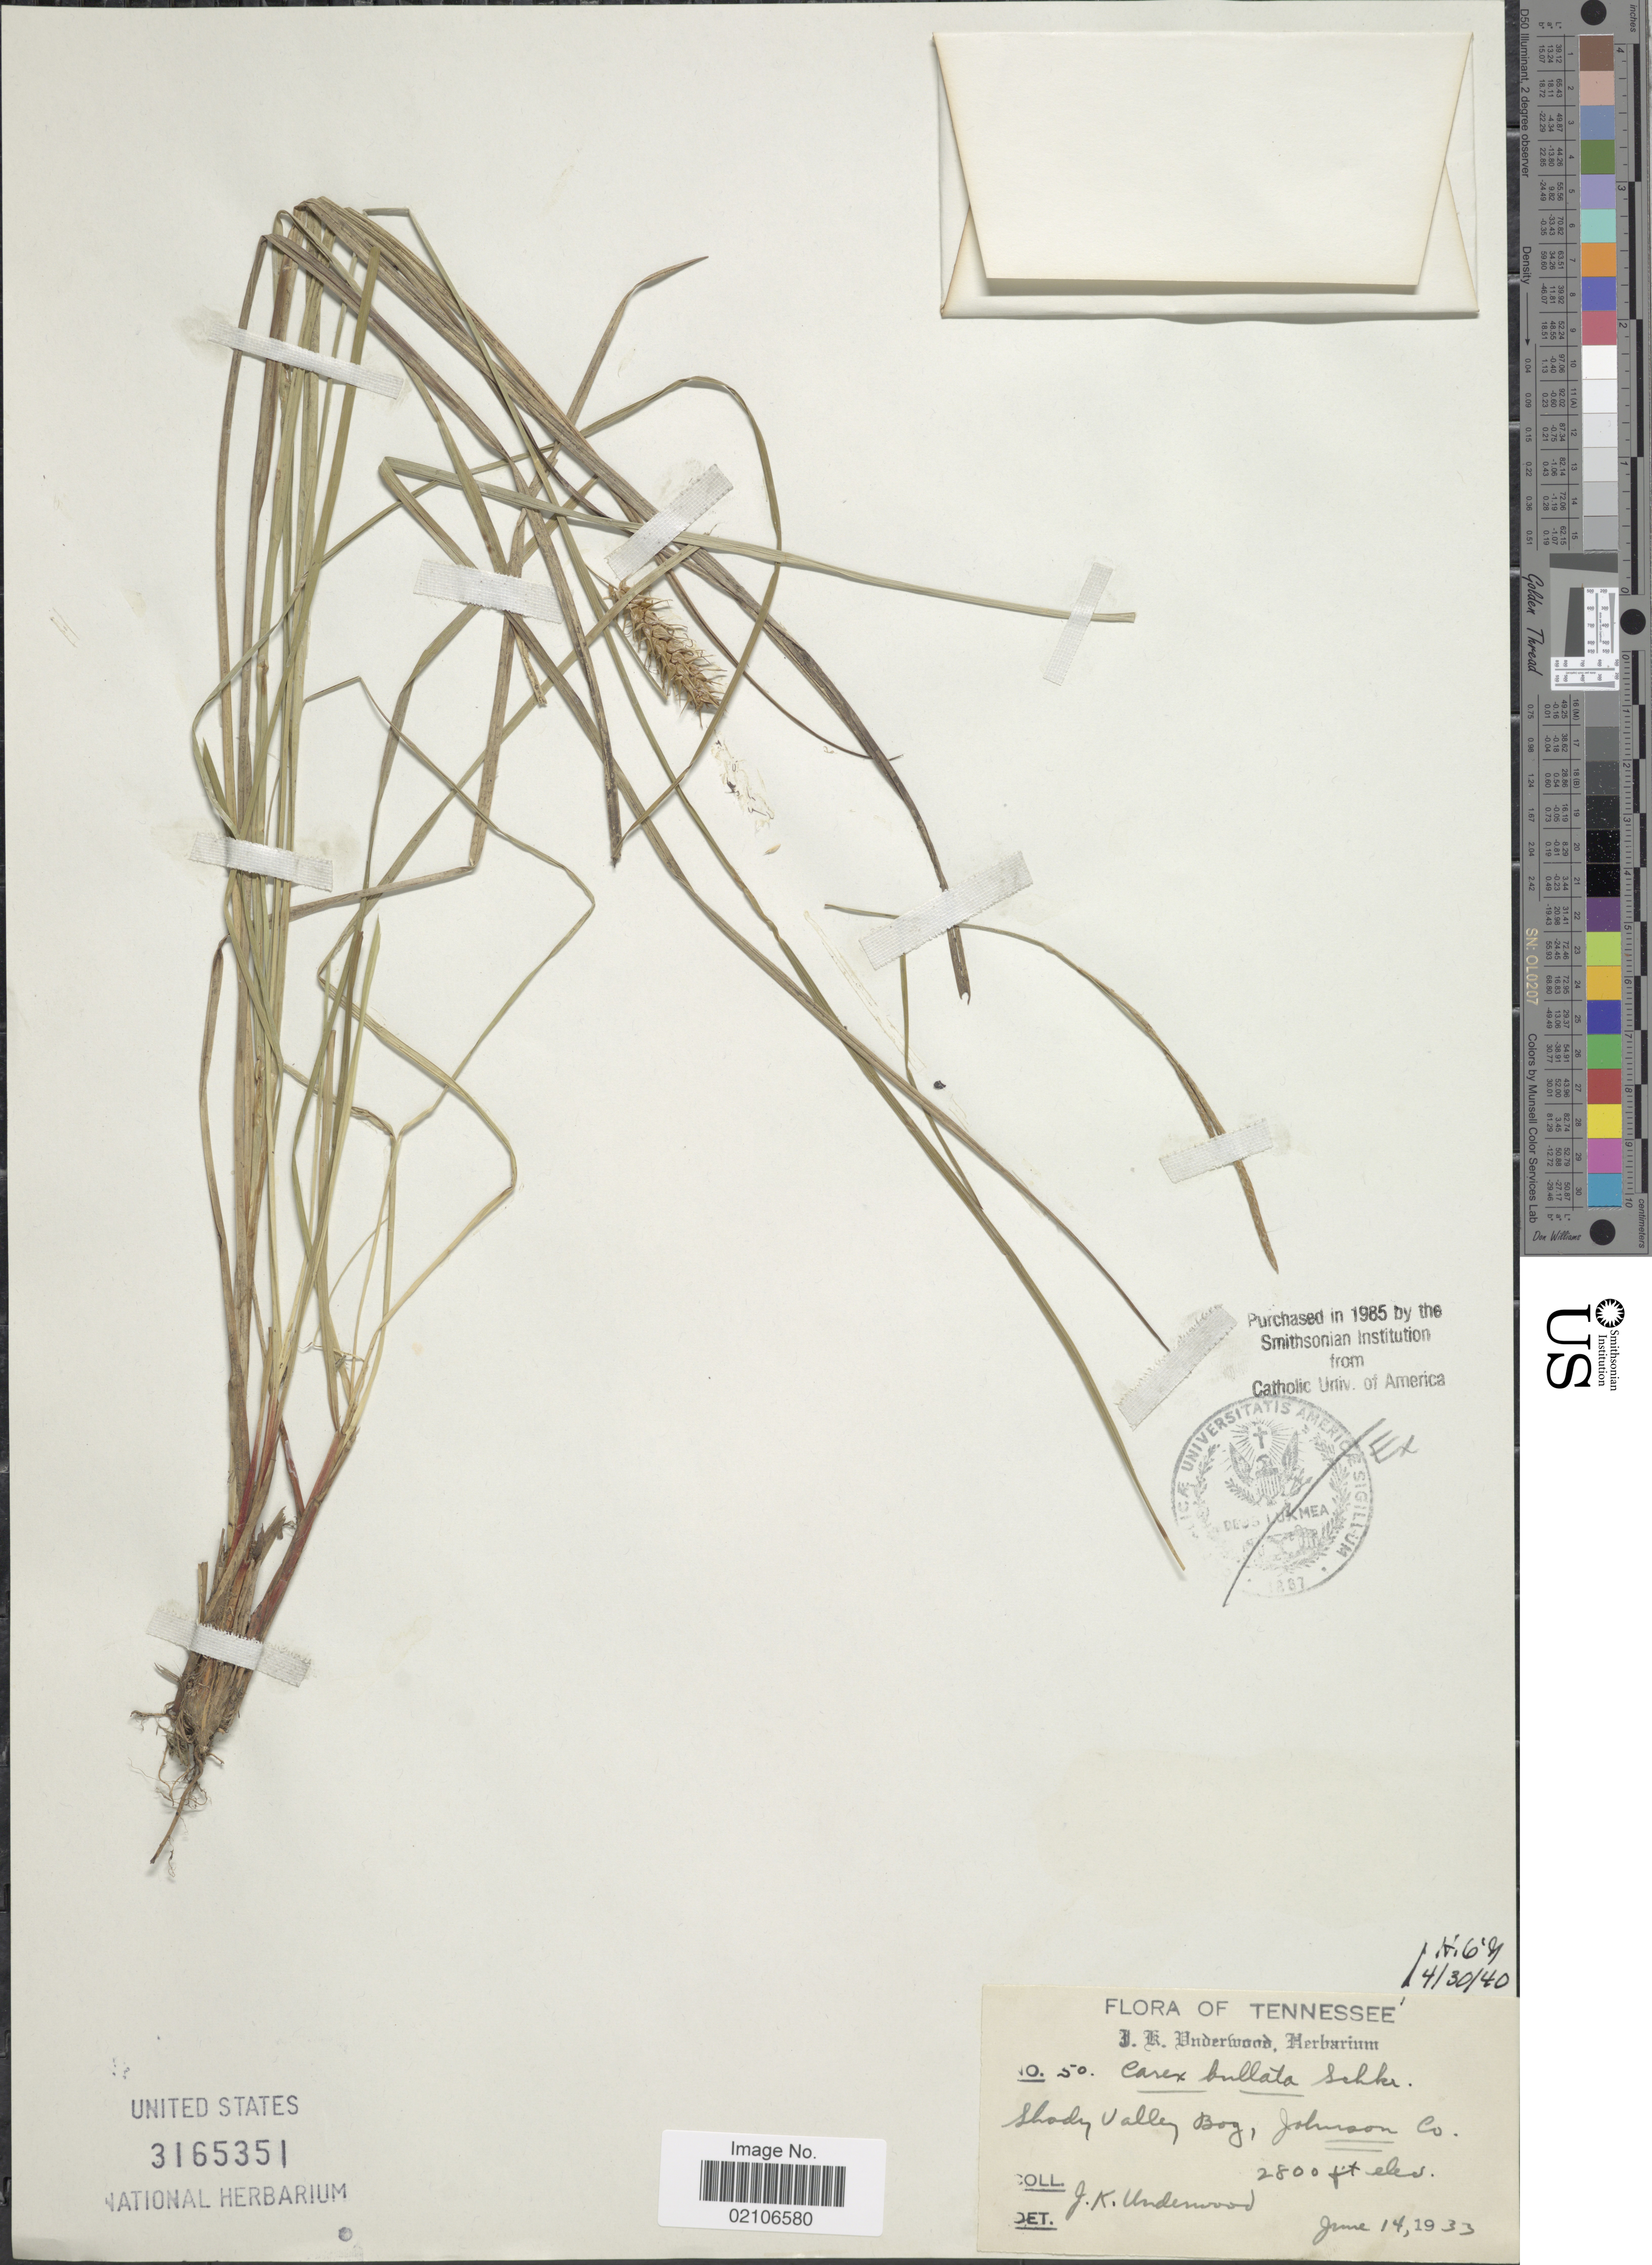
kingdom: Plantae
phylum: Tracheophyta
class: Liliopsida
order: Poales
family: Cyperaceae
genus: Carex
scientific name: Carex bullata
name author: Schkuhr ex Willd.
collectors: J. K. Underwood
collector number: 50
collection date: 1933-06-14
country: United States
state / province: Tennessee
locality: Shady Valley Bog, Johnson Co.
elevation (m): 853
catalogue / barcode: US 3165351